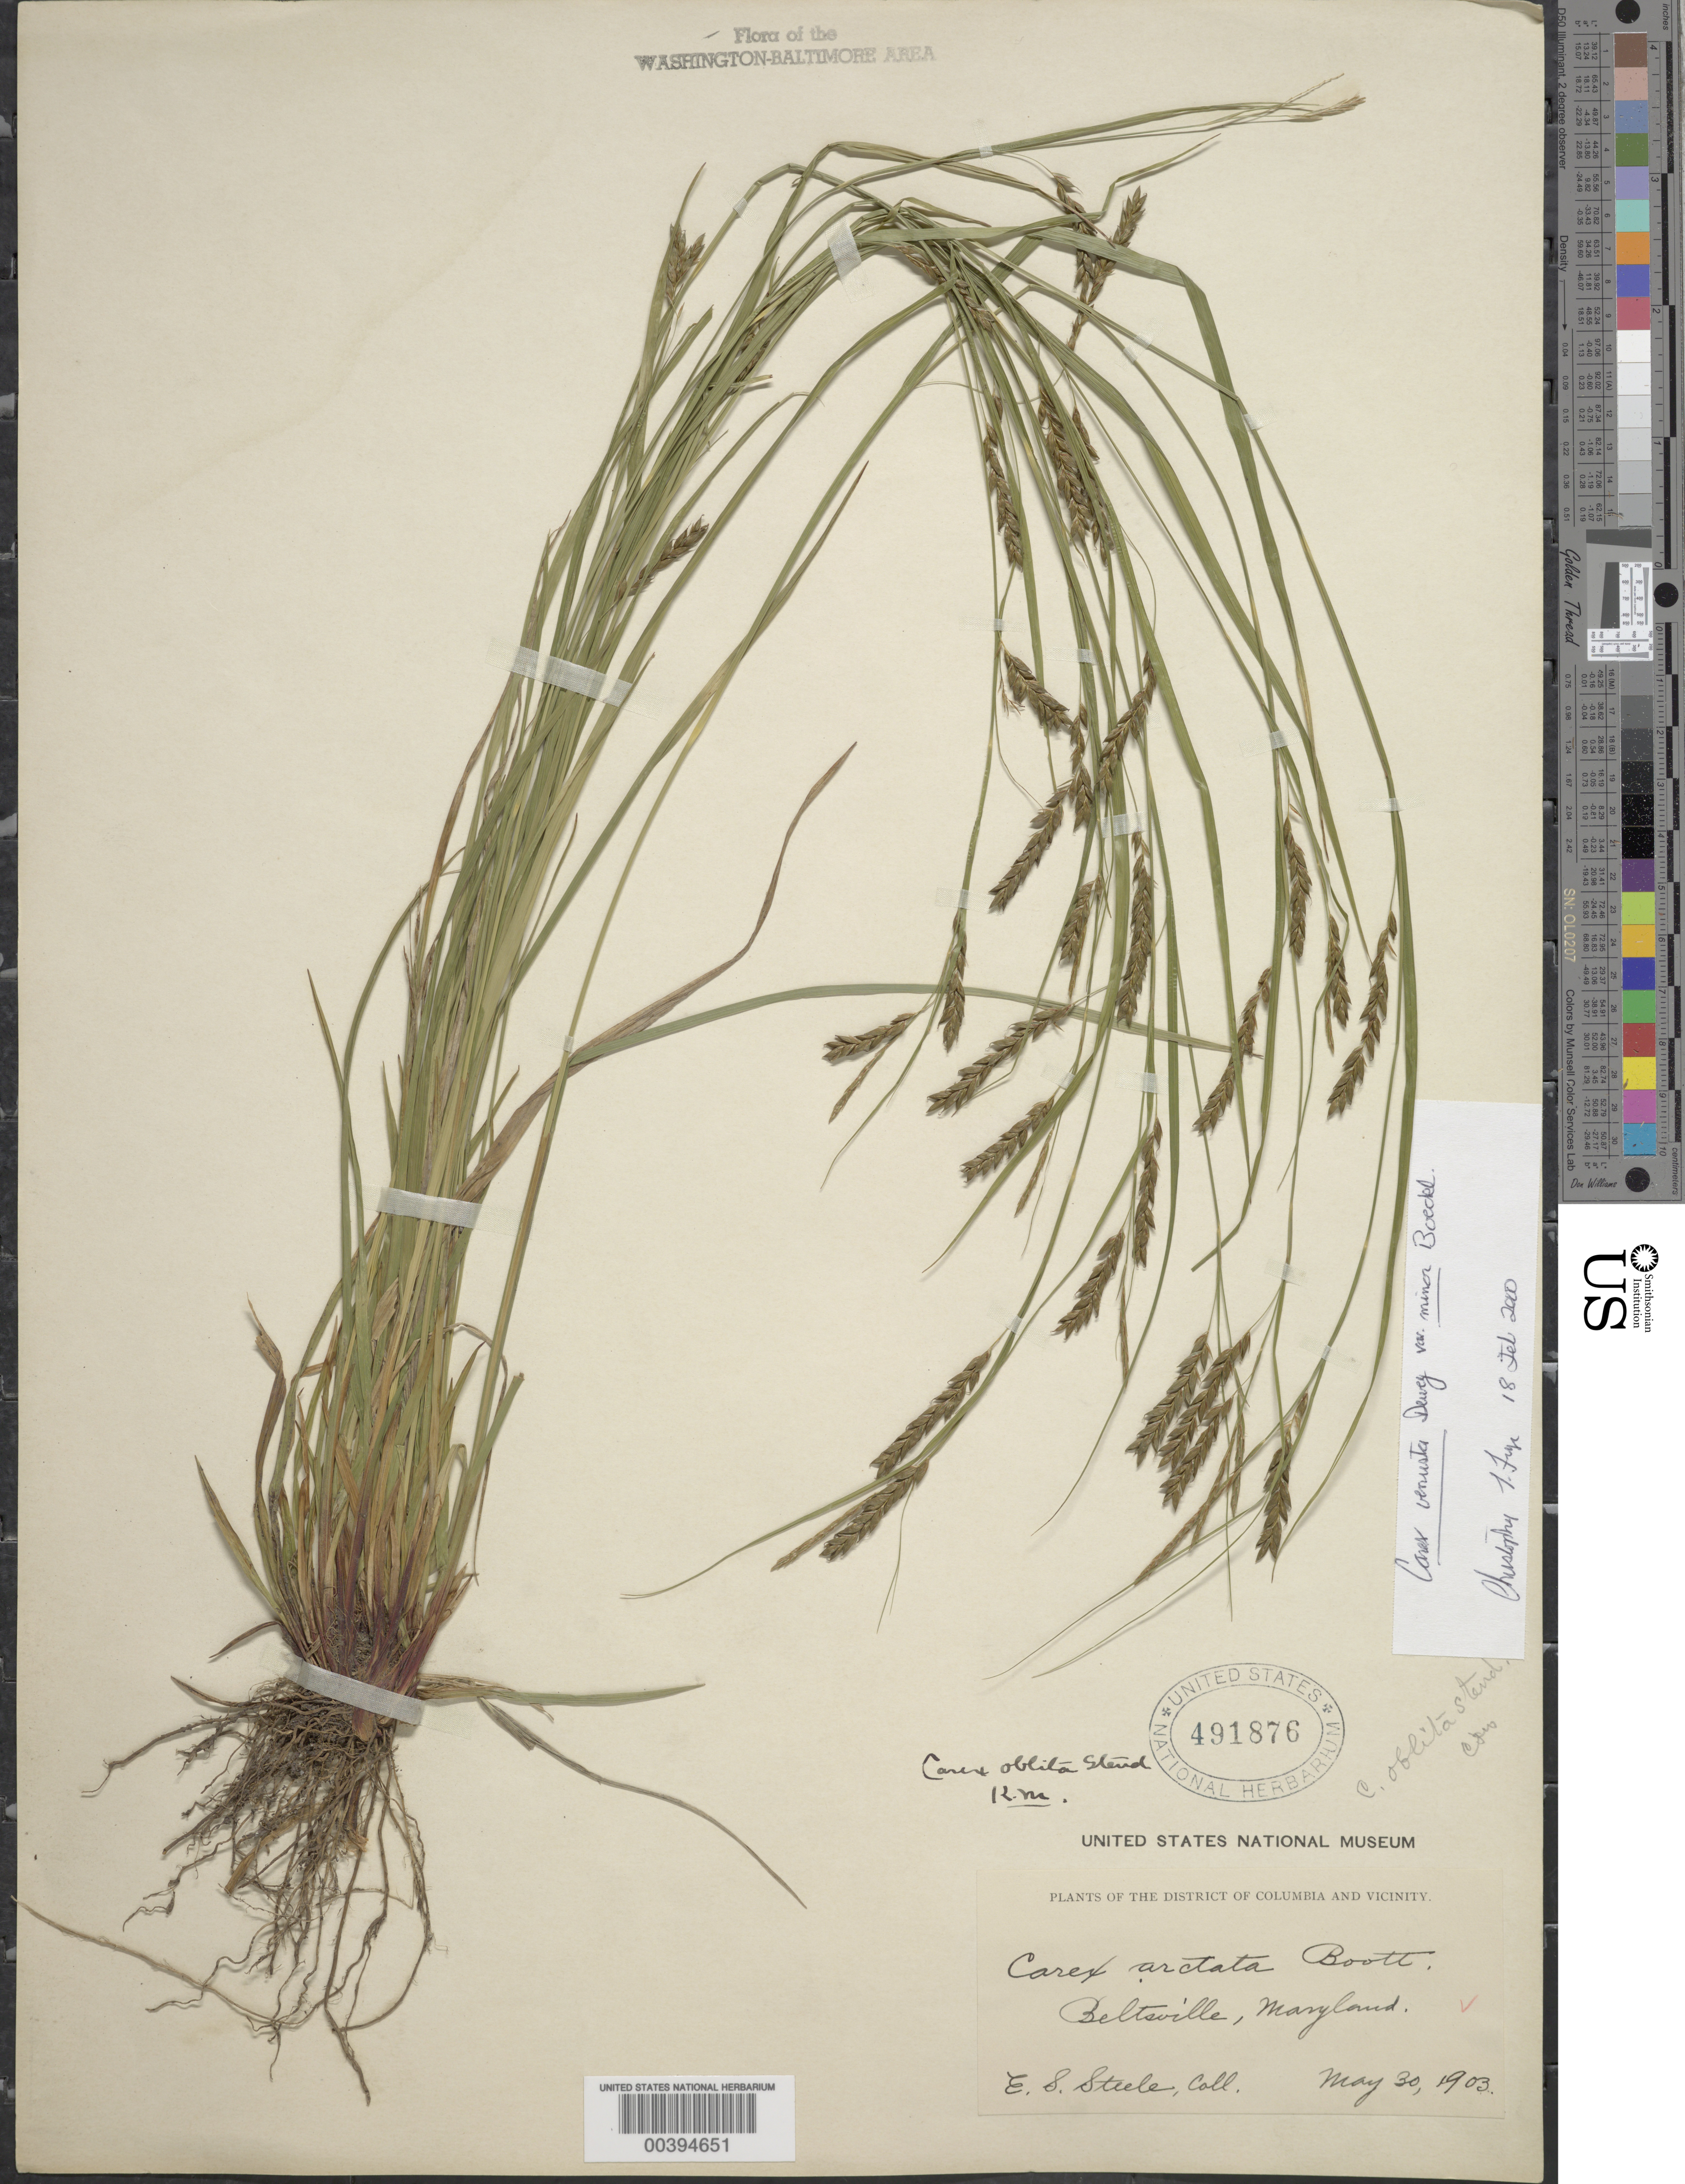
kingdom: Plantae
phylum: Tracheophyta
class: Liliopsida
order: Poales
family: Cyperaceae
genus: Carex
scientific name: Carex venusta var. minor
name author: Boeckeler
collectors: E. Steele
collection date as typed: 30 May 1903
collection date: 1903-05-30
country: United States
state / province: Maryland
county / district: Prince George's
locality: Beltsville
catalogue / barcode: US 491876